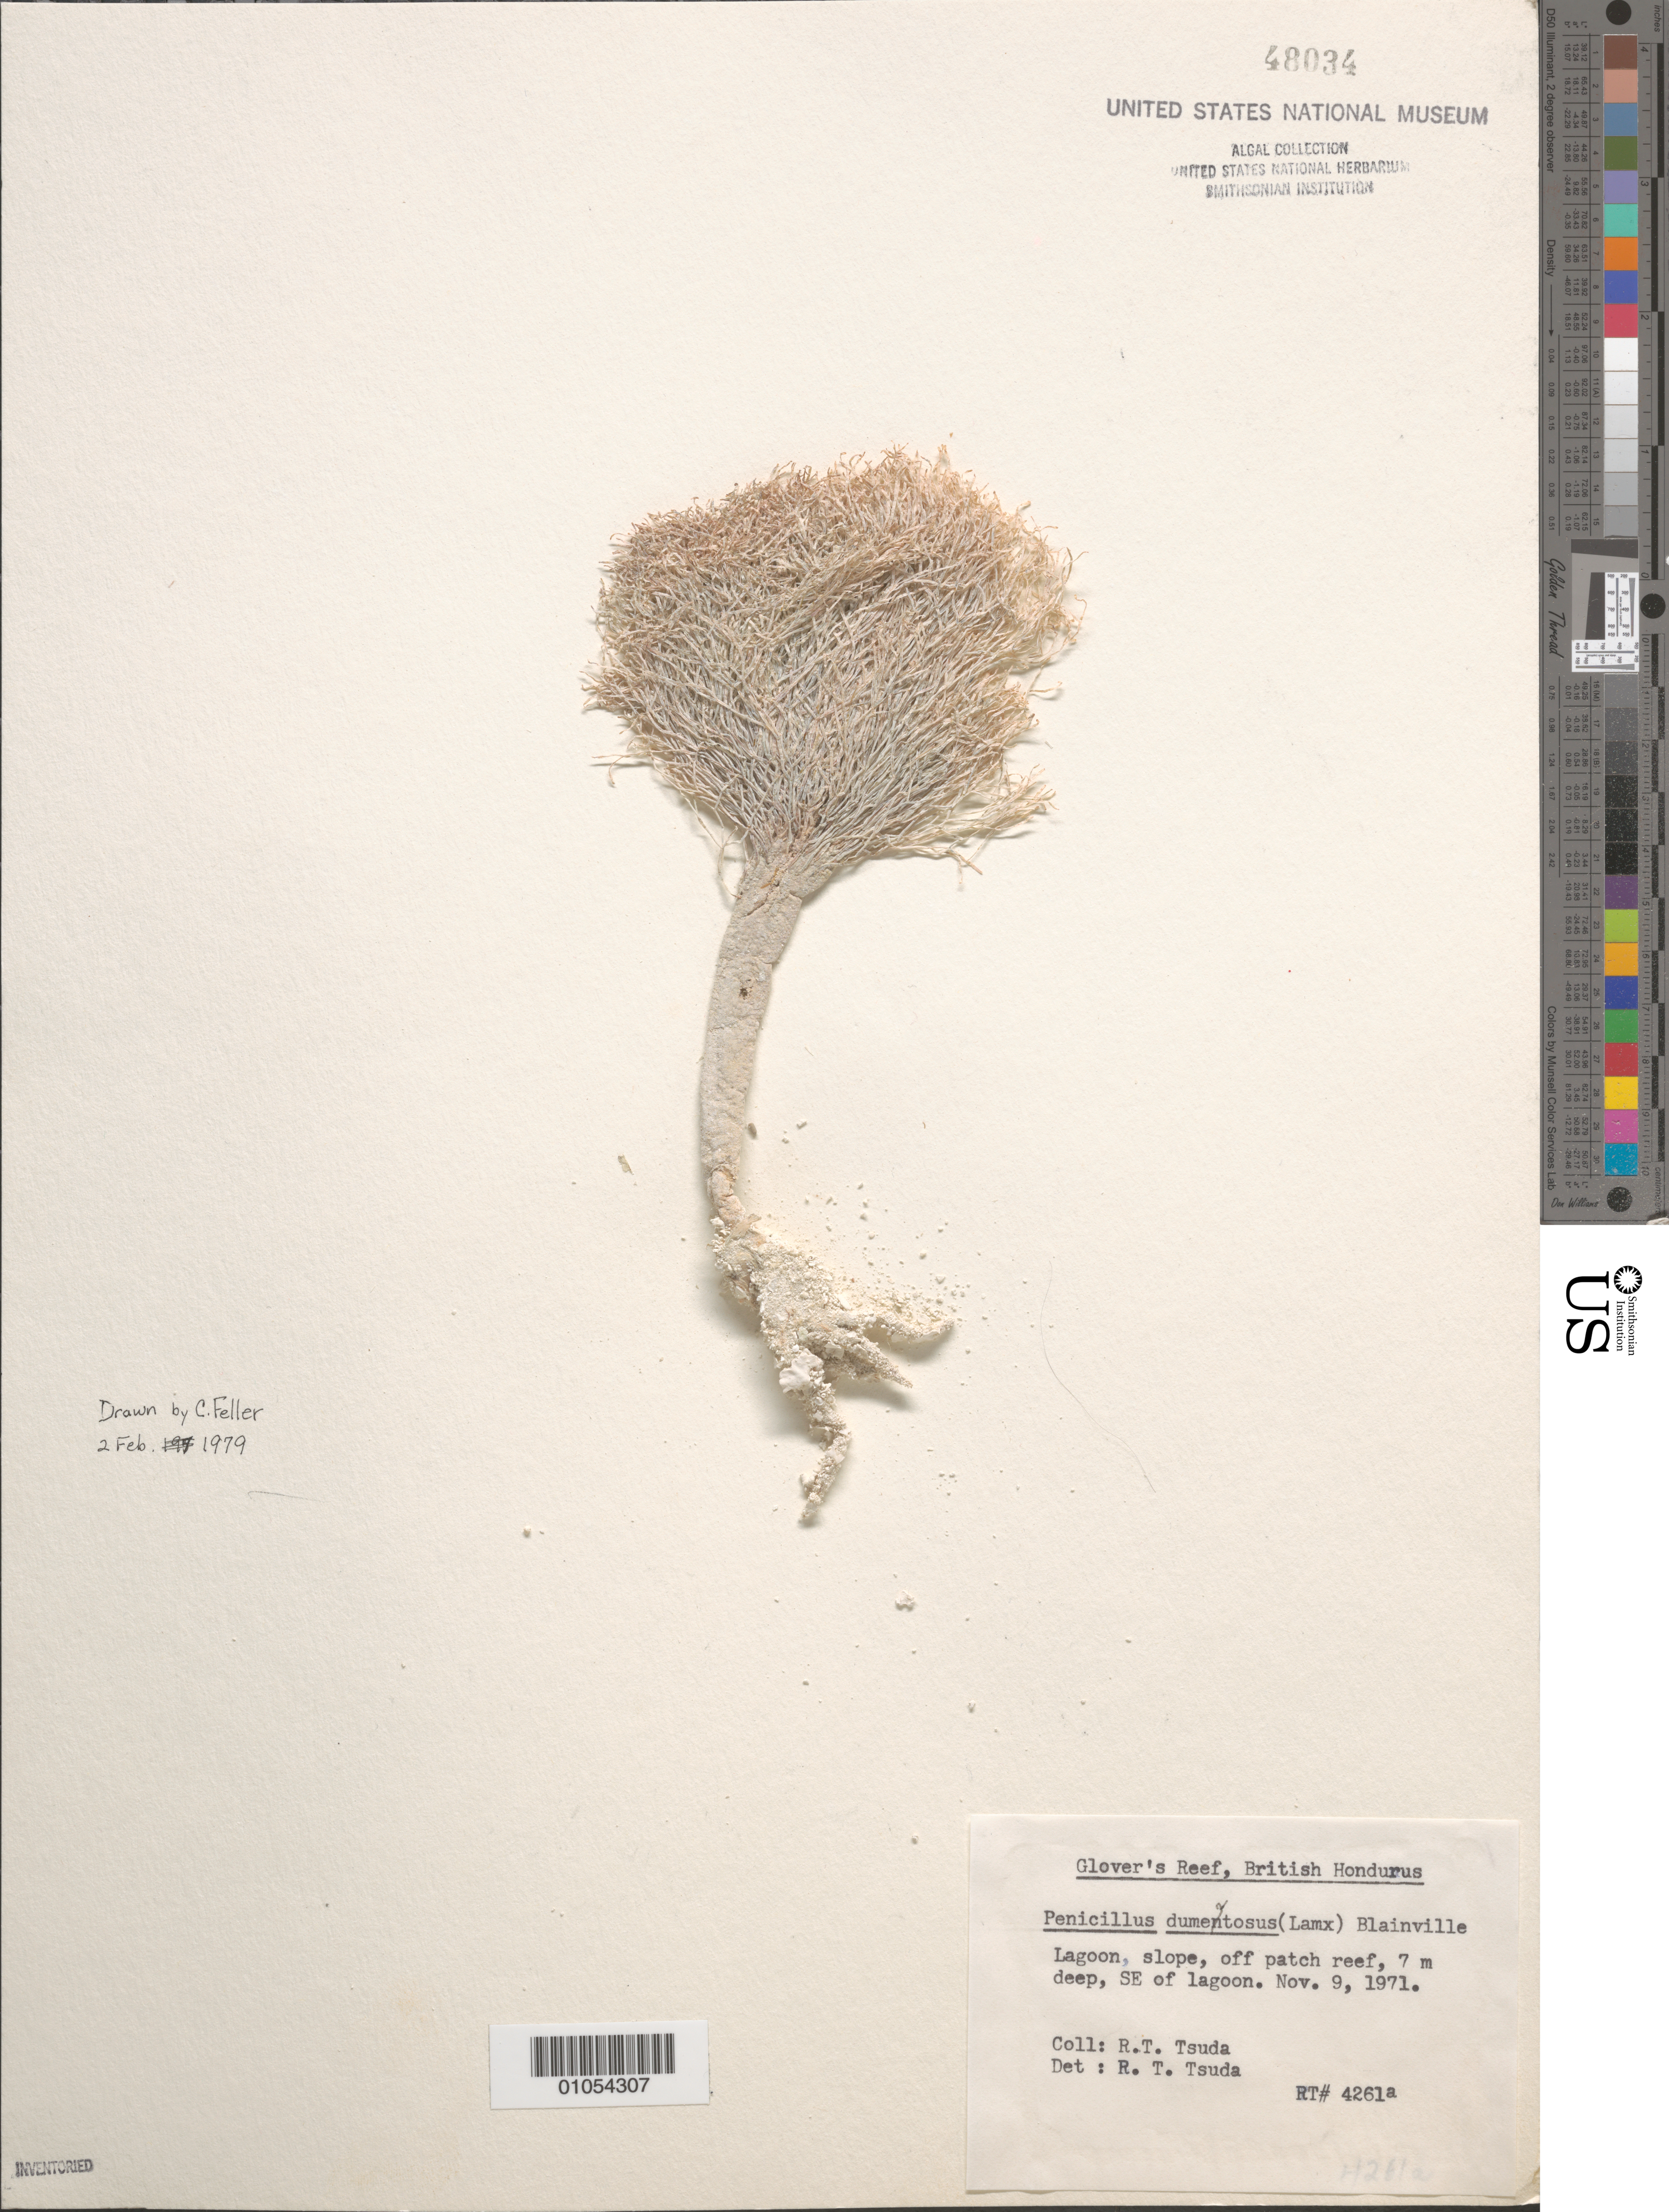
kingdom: Plantae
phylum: Chlorophyta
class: Ulvophyceae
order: Bryopsidales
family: Udoteaceae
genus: Penicillus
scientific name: Penicillus dumetosus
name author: (J.V.Lamouroux) Blainville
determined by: Tsuda, R. T.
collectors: R. Tsuda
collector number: RT 4261a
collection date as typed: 09 Nov 1971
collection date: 1971-11-09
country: Belize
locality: Glover's Reef southeast of lagoon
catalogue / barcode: US 48034